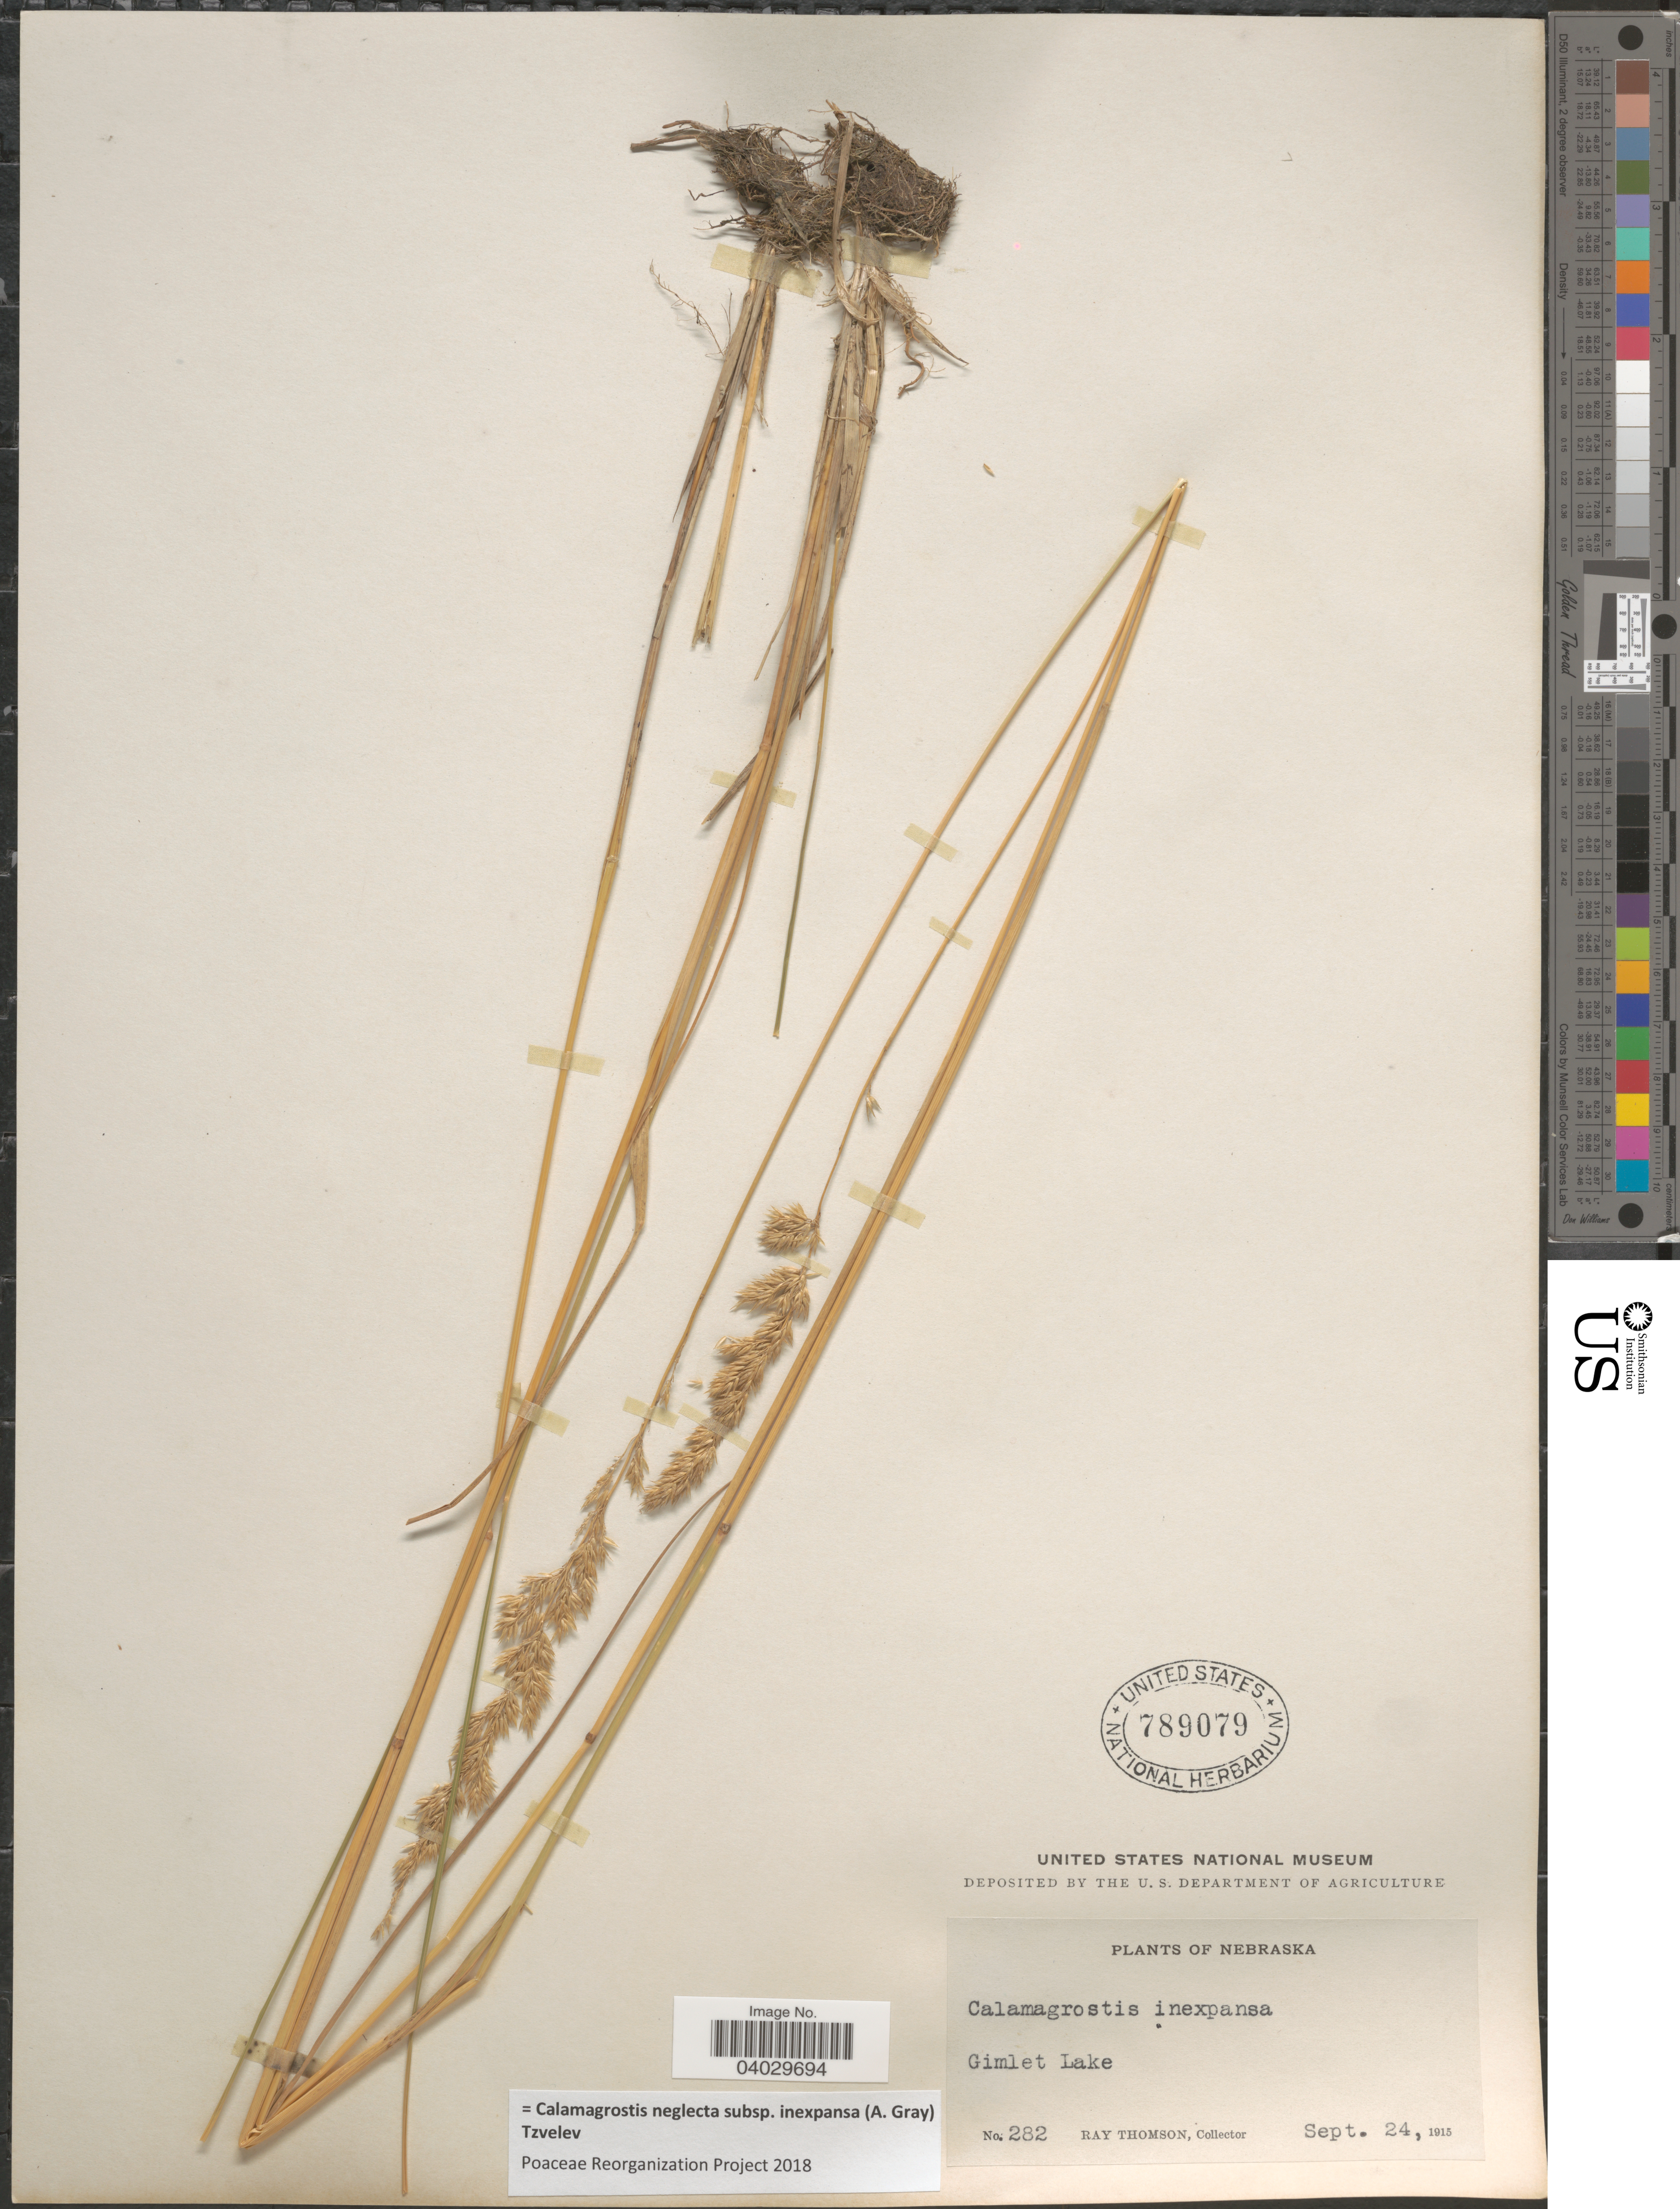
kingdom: Plantae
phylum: Tracheophyta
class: Liliopsida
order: Poales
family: Poaceae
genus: Calamagrostis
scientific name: Calamagrostis neglecta subsp. inexpansa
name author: (A. Gray) Tzvelev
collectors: R. Thompson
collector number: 282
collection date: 1915-09-24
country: United States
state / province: Nebraska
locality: Gimlet Lake.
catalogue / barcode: US 789079